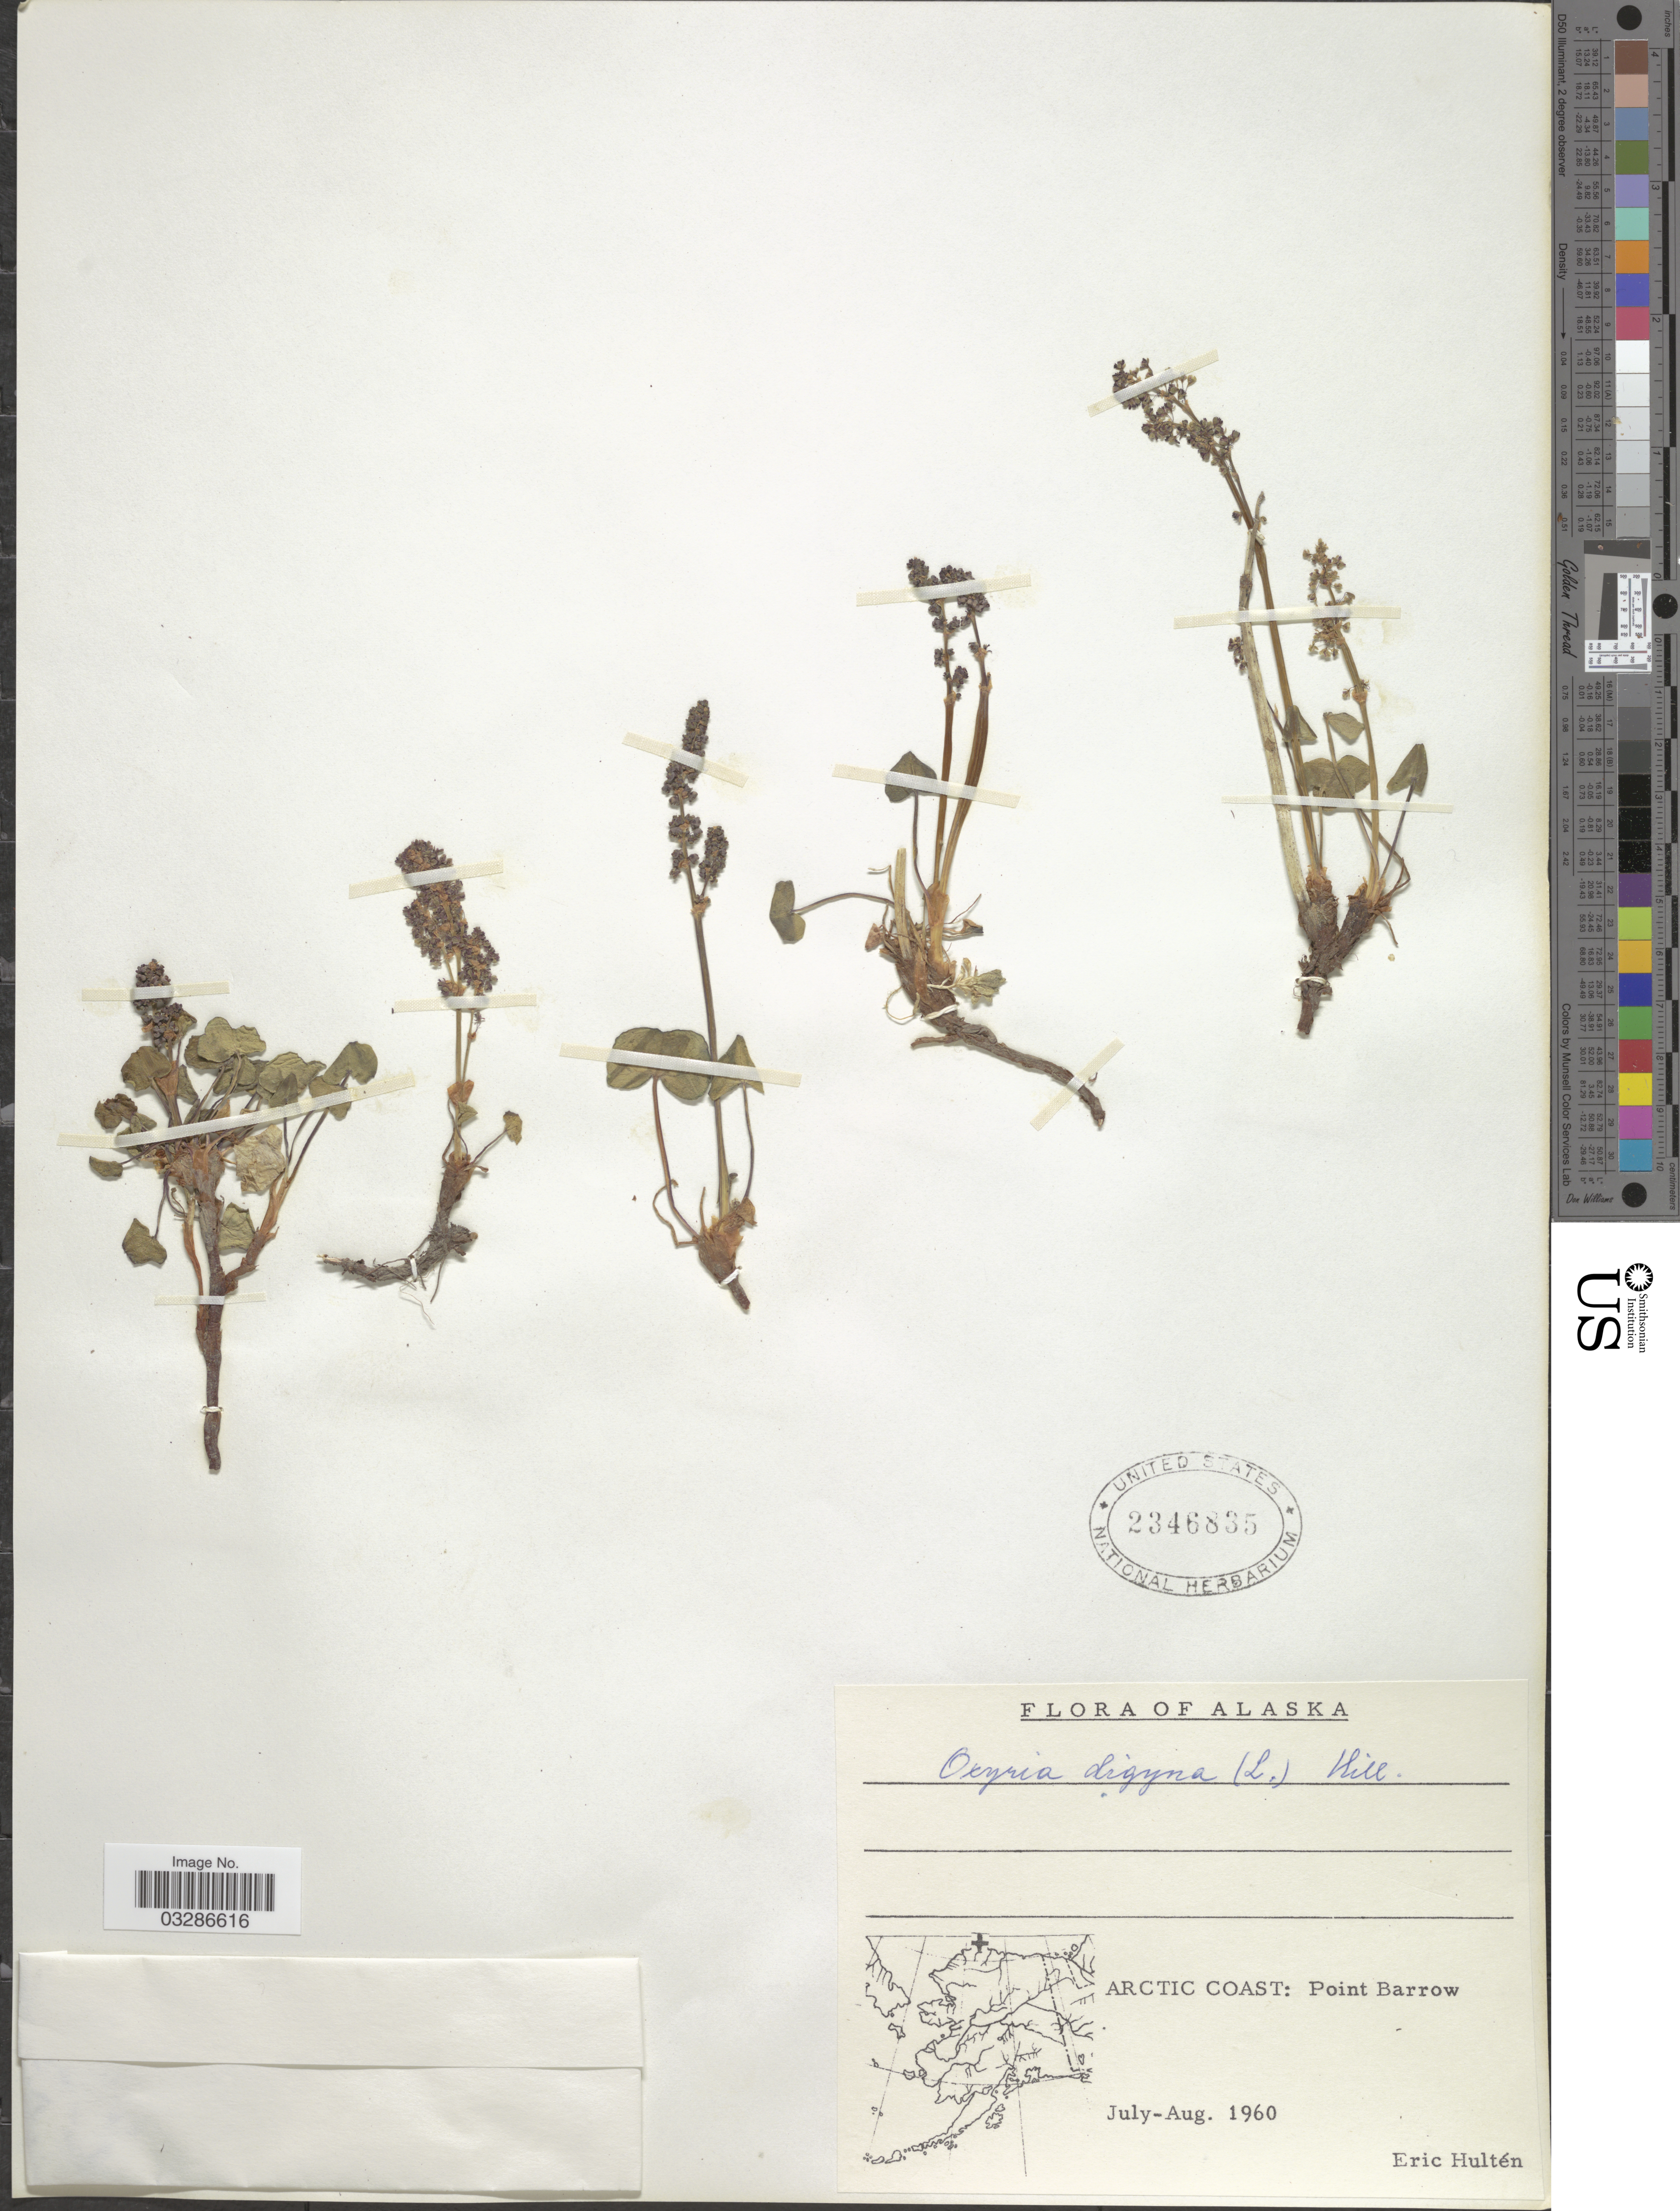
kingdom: Plantae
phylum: Tracheophyta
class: Magnoliopsida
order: Caryophyllales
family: Polygonaceae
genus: Oxyria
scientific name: Oxyria digyna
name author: (L.) Hill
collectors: E. G. Hultén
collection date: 1960-07/1960-08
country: United States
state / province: Alaska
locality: Arctic Coast: Point Barrow.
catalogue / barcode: US 2346835